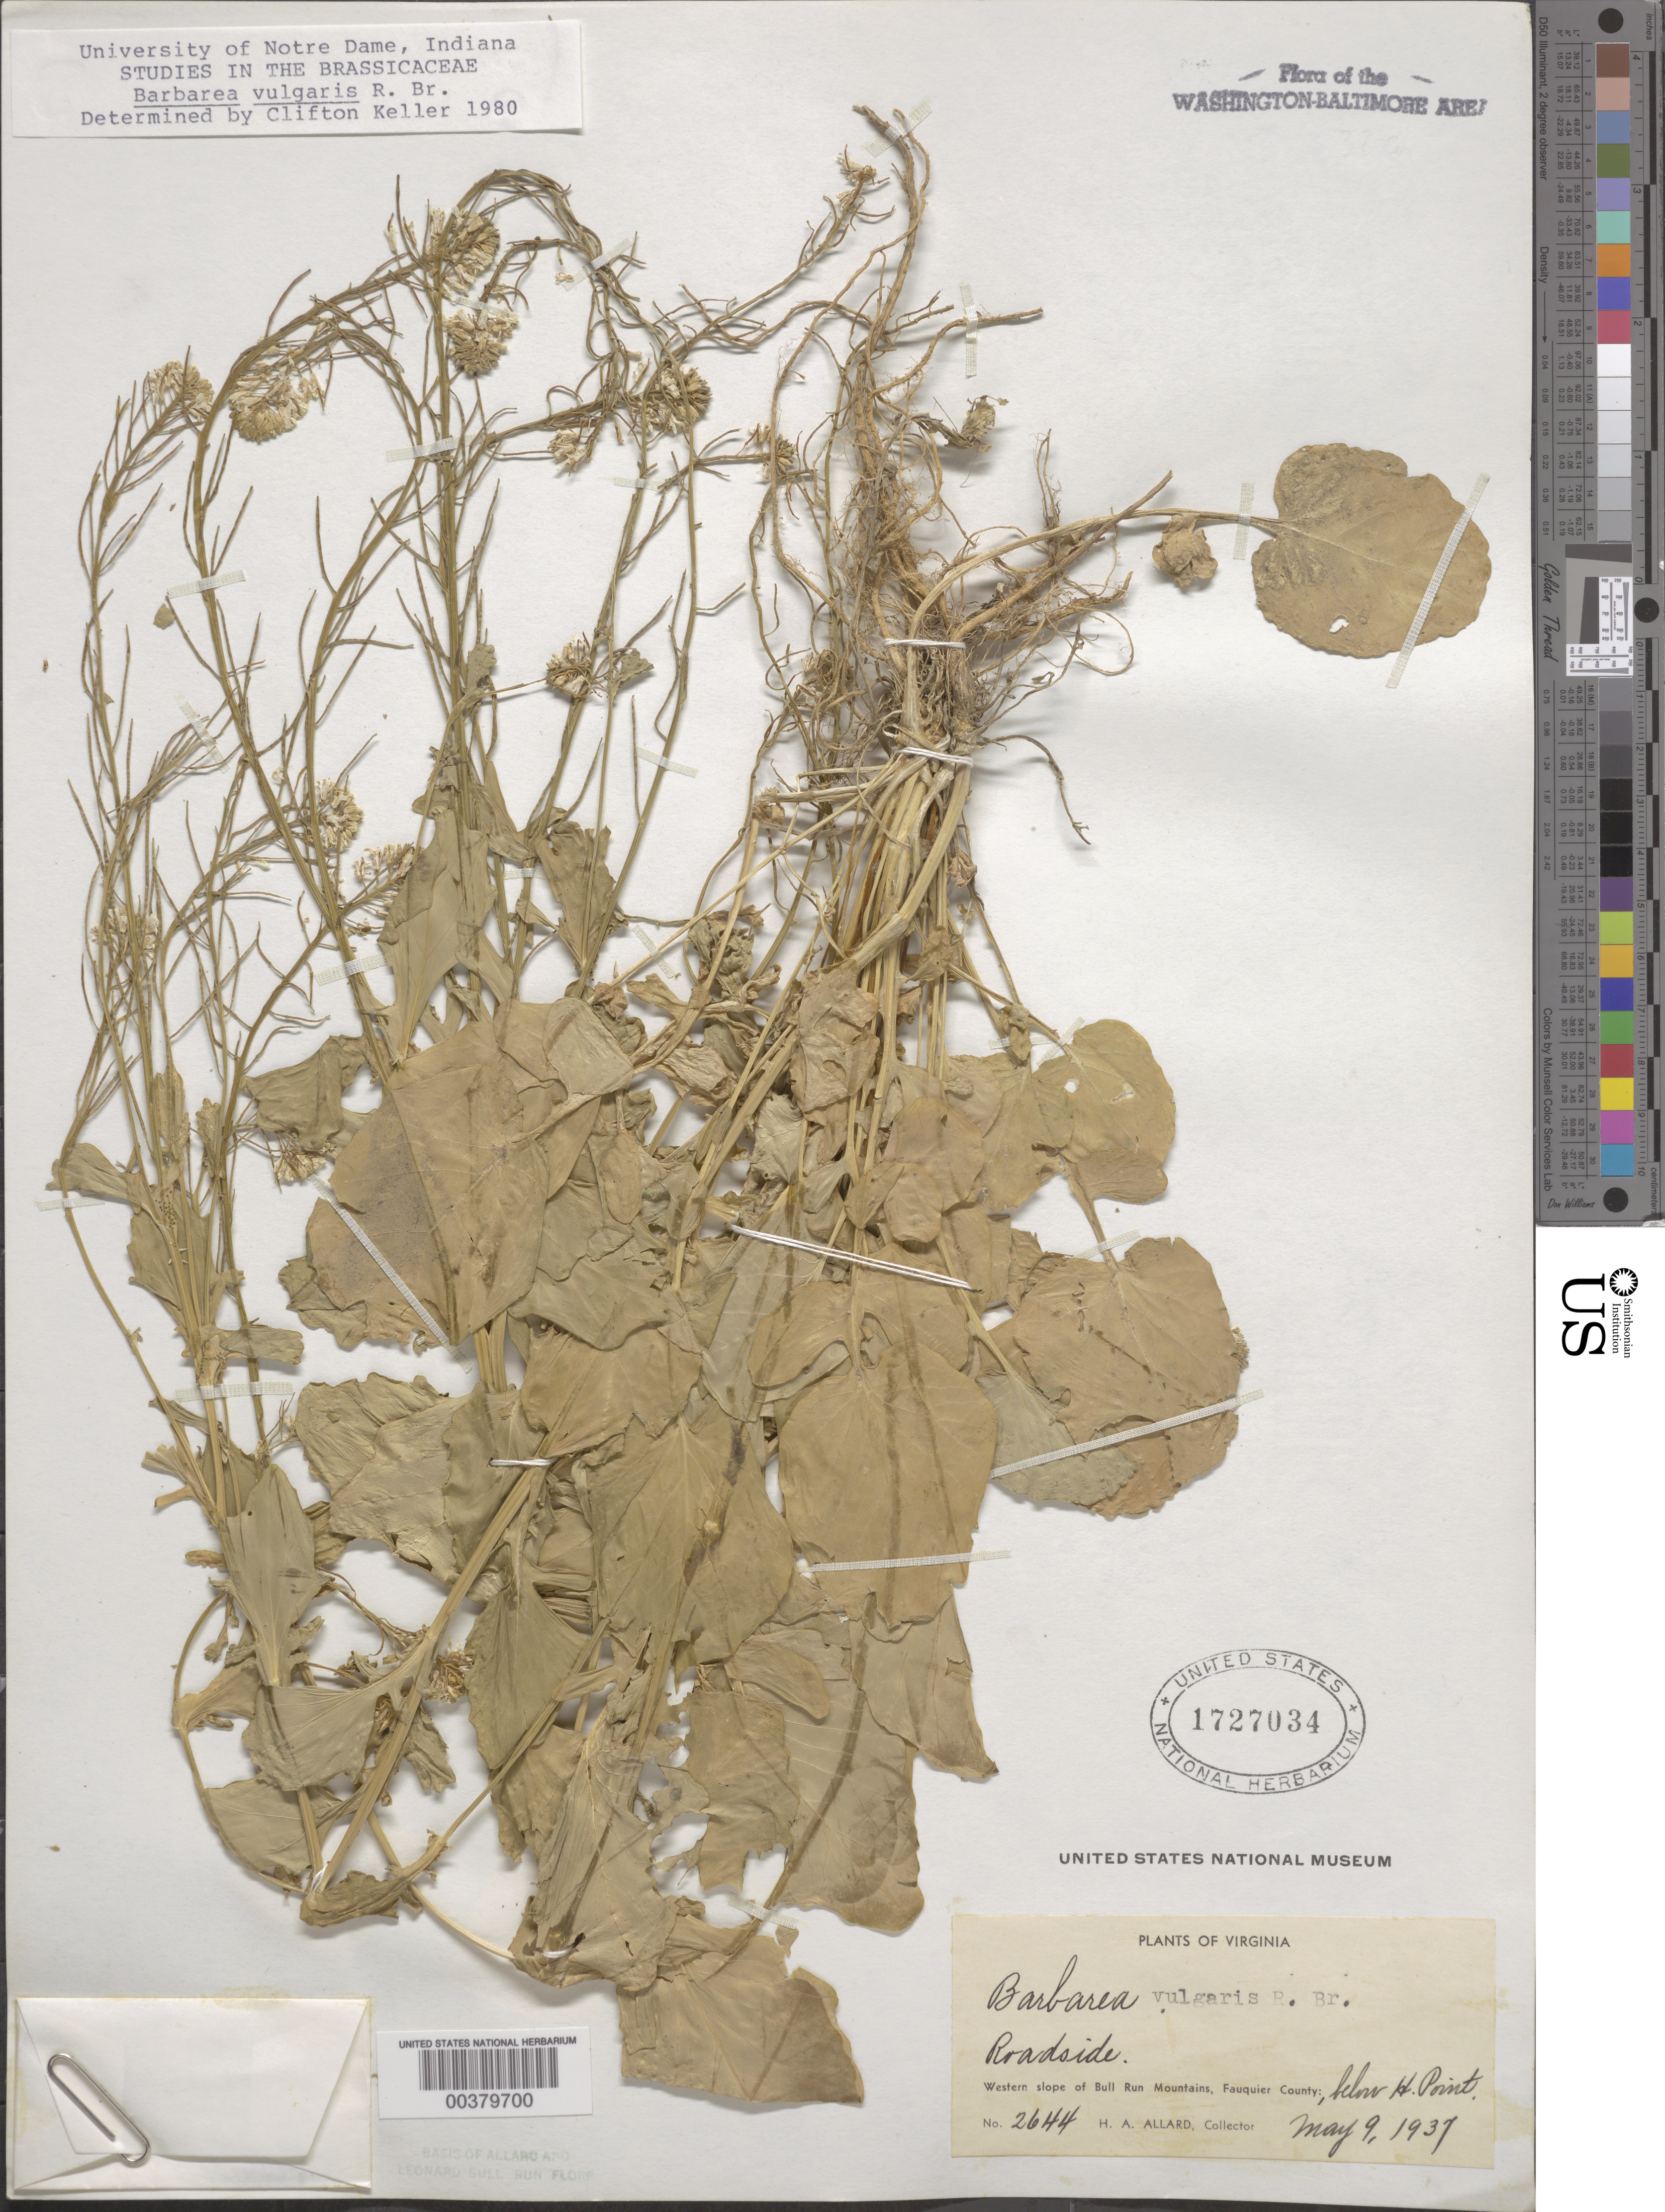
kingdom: Plantae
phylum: Tracheophyta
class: Magnoliopsida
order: Brassicales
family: Brassicaceae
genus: Barbarea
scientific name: Barbarea vulgaris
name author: W.T. Aiton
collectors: H. A. Allard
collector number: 2644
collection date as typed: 09 May 1937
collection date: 1937-05-09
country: United States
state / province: Virginia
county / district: Fauquier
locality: Below High Point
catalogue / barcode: US 1727034